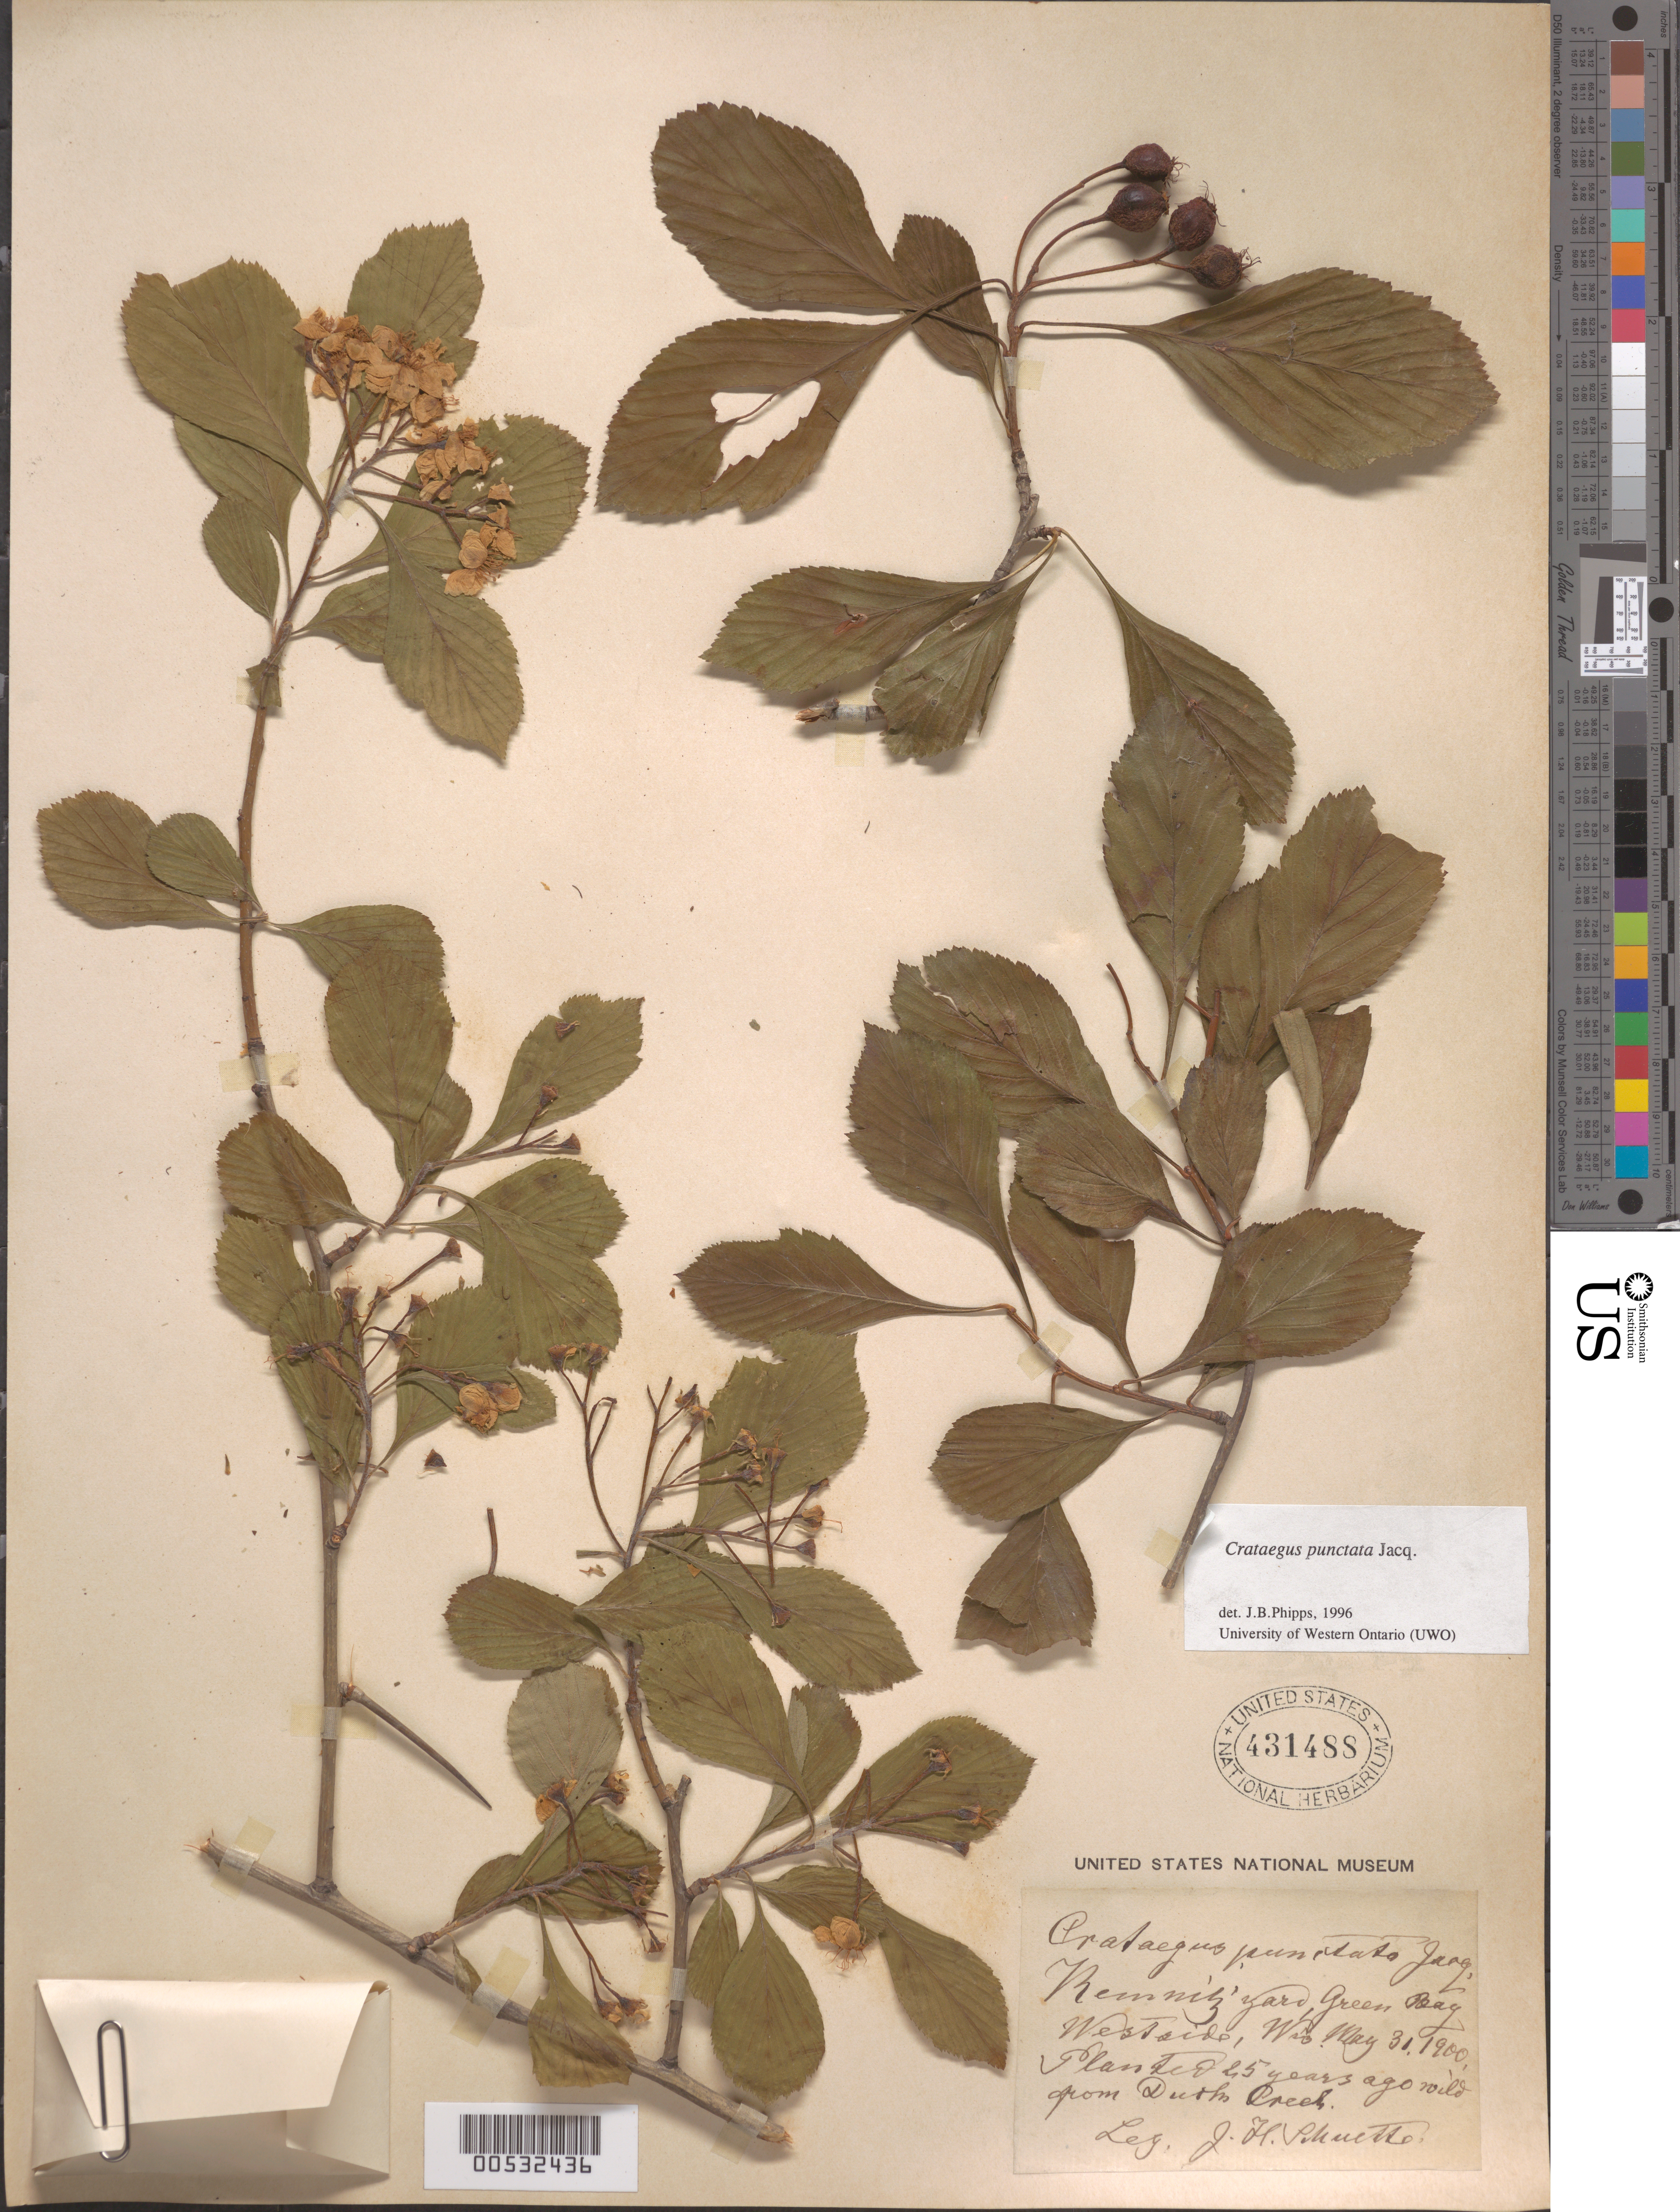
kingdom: Plantae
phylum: Tracheophyta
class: Magnoliopsida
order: Rosales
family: Rosaceae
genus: Crataegus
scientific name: Crataegus punctata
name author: Jacq.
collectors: J. H. Schuette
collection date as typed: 31 May 1900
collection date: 1900-05-31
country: United States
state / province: Wisconsin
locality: Remnitz' yard, Green Bay, West side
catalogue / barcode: US 431488